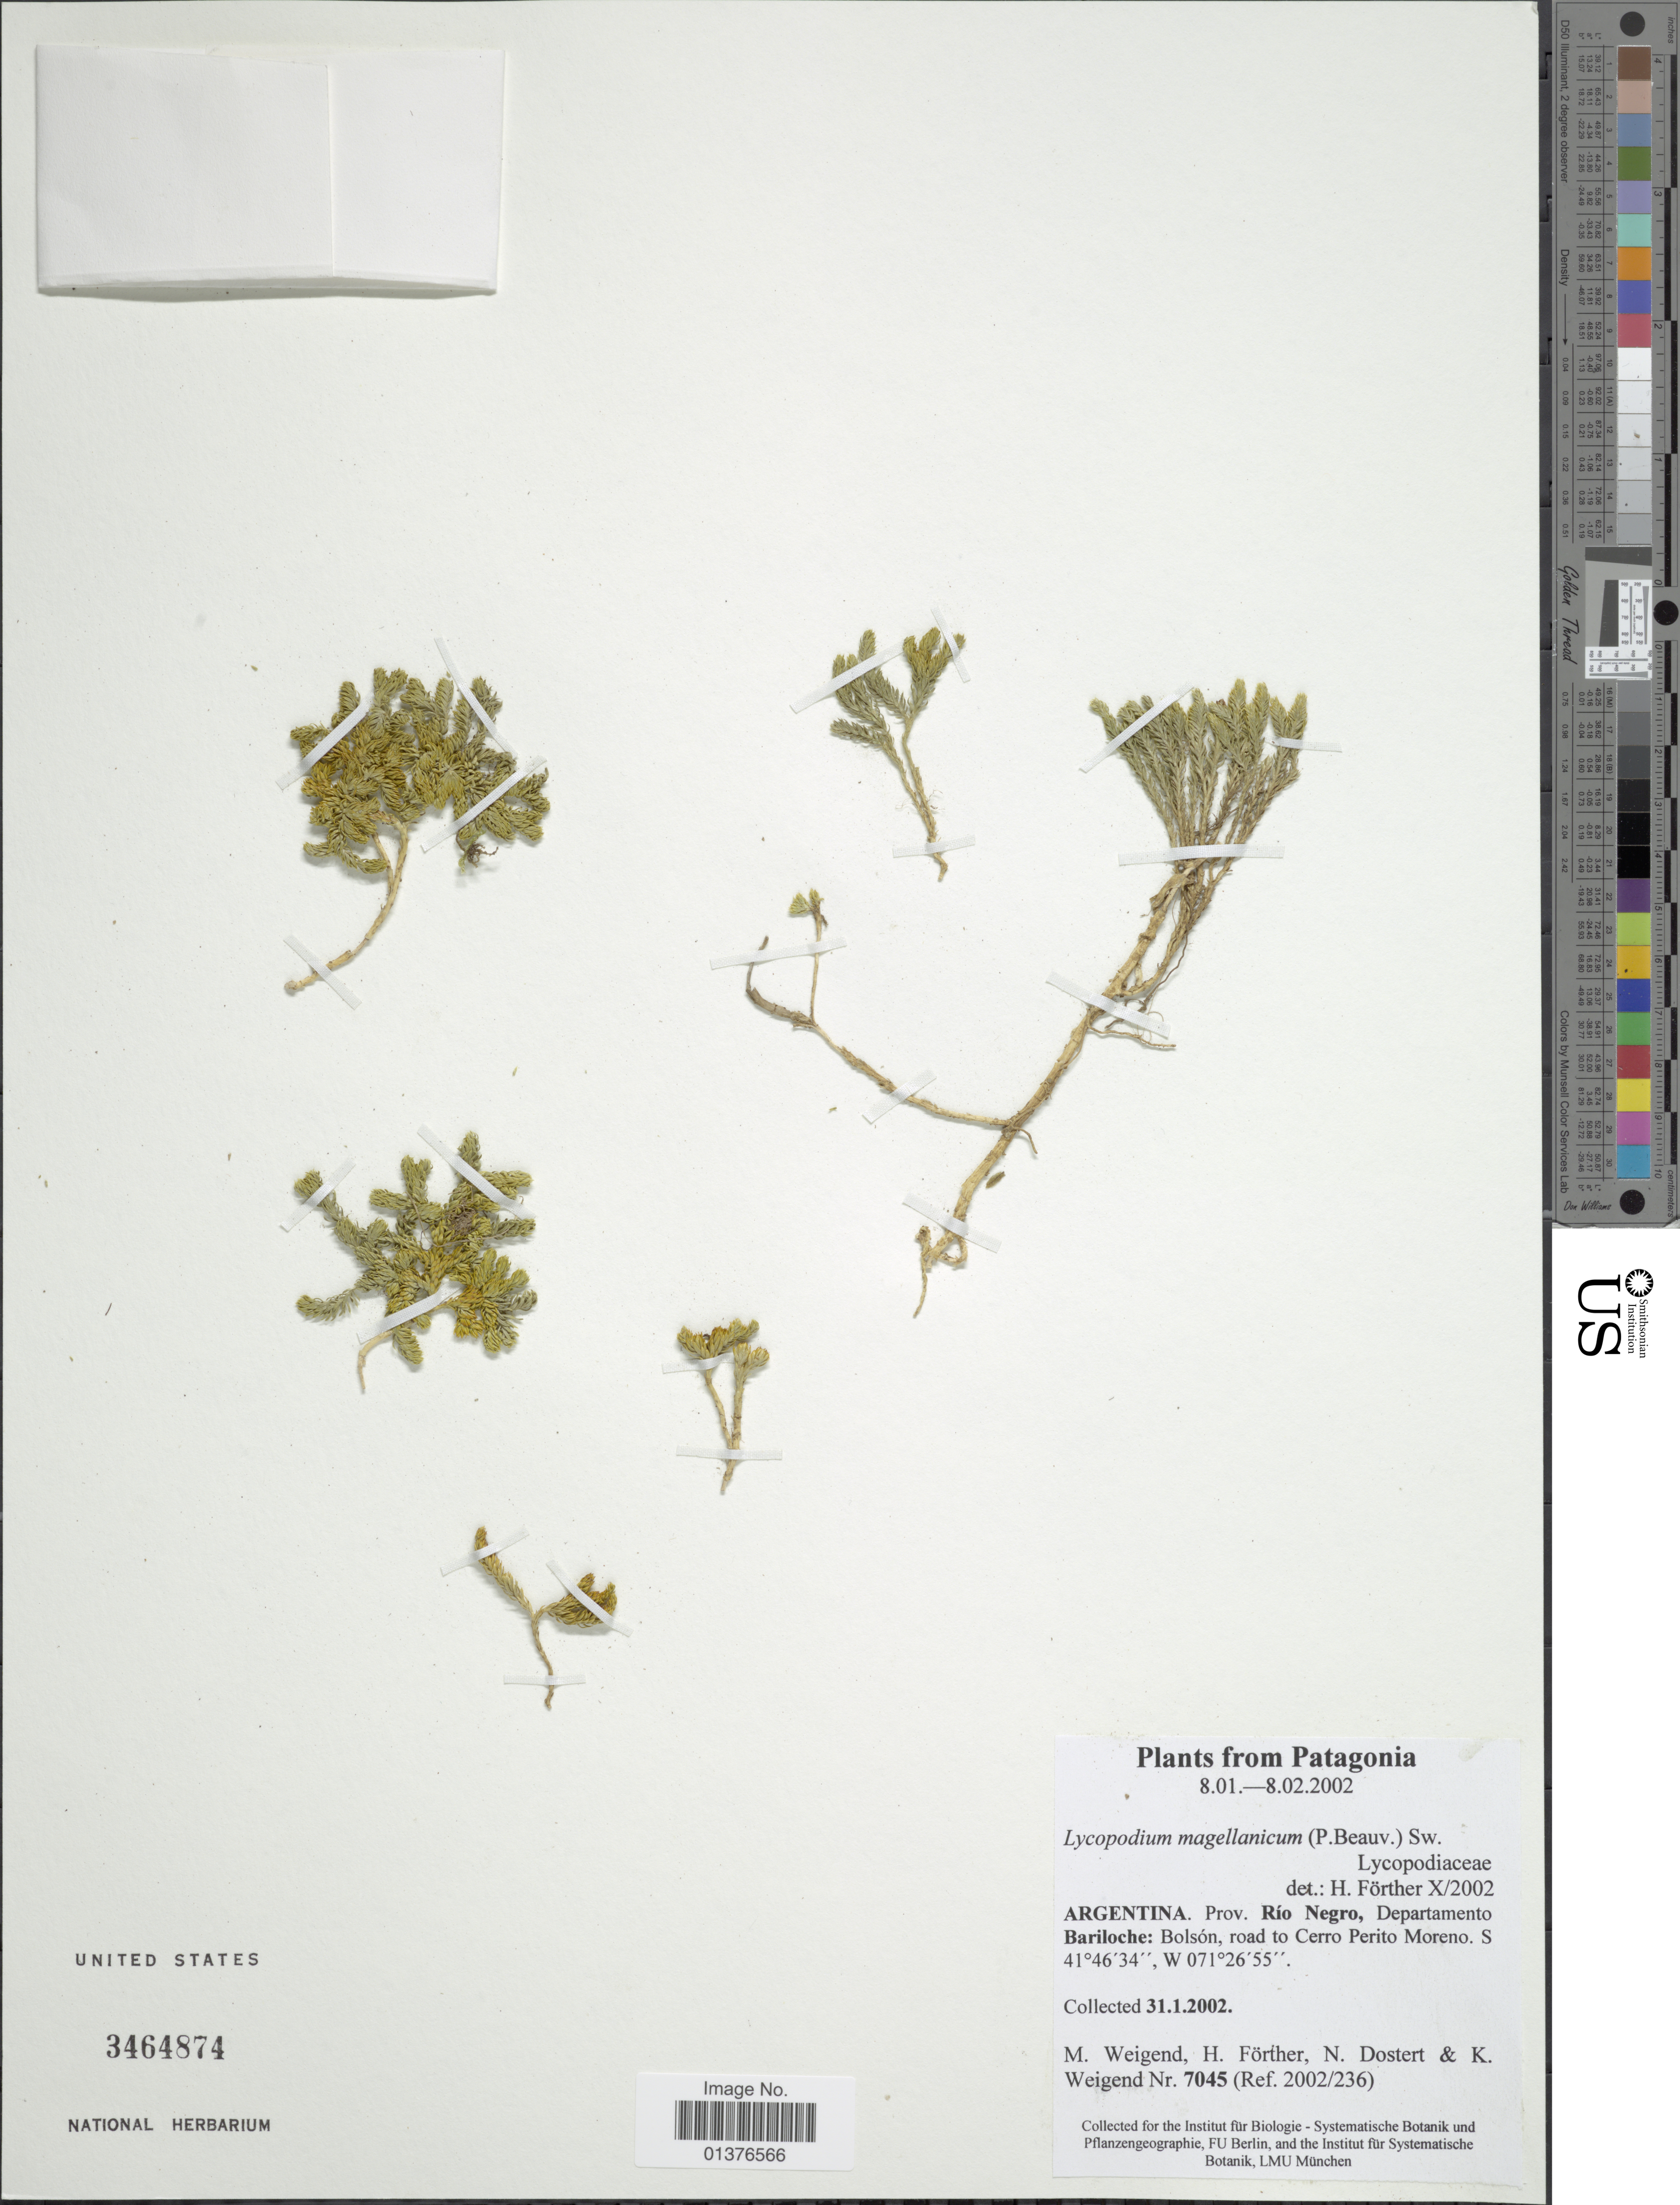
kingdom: Plantae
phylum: Tracheophyta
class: Lycopodiopsida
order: Lycopodiales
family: Lycopodiaceae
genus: Austrolycopodium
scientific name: Austrolycopodium magellanicum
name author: (P. Beauv.) Holub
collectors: M. Weigend, H. Förther, N. Dostert & K. Weigend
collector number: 7045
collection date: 2002-01-31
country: Argentina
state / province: Rio Negro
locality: Departamento Bariloche, Bolsón, road to Cerro Perito Moreno. S.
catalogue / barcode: US 3464874